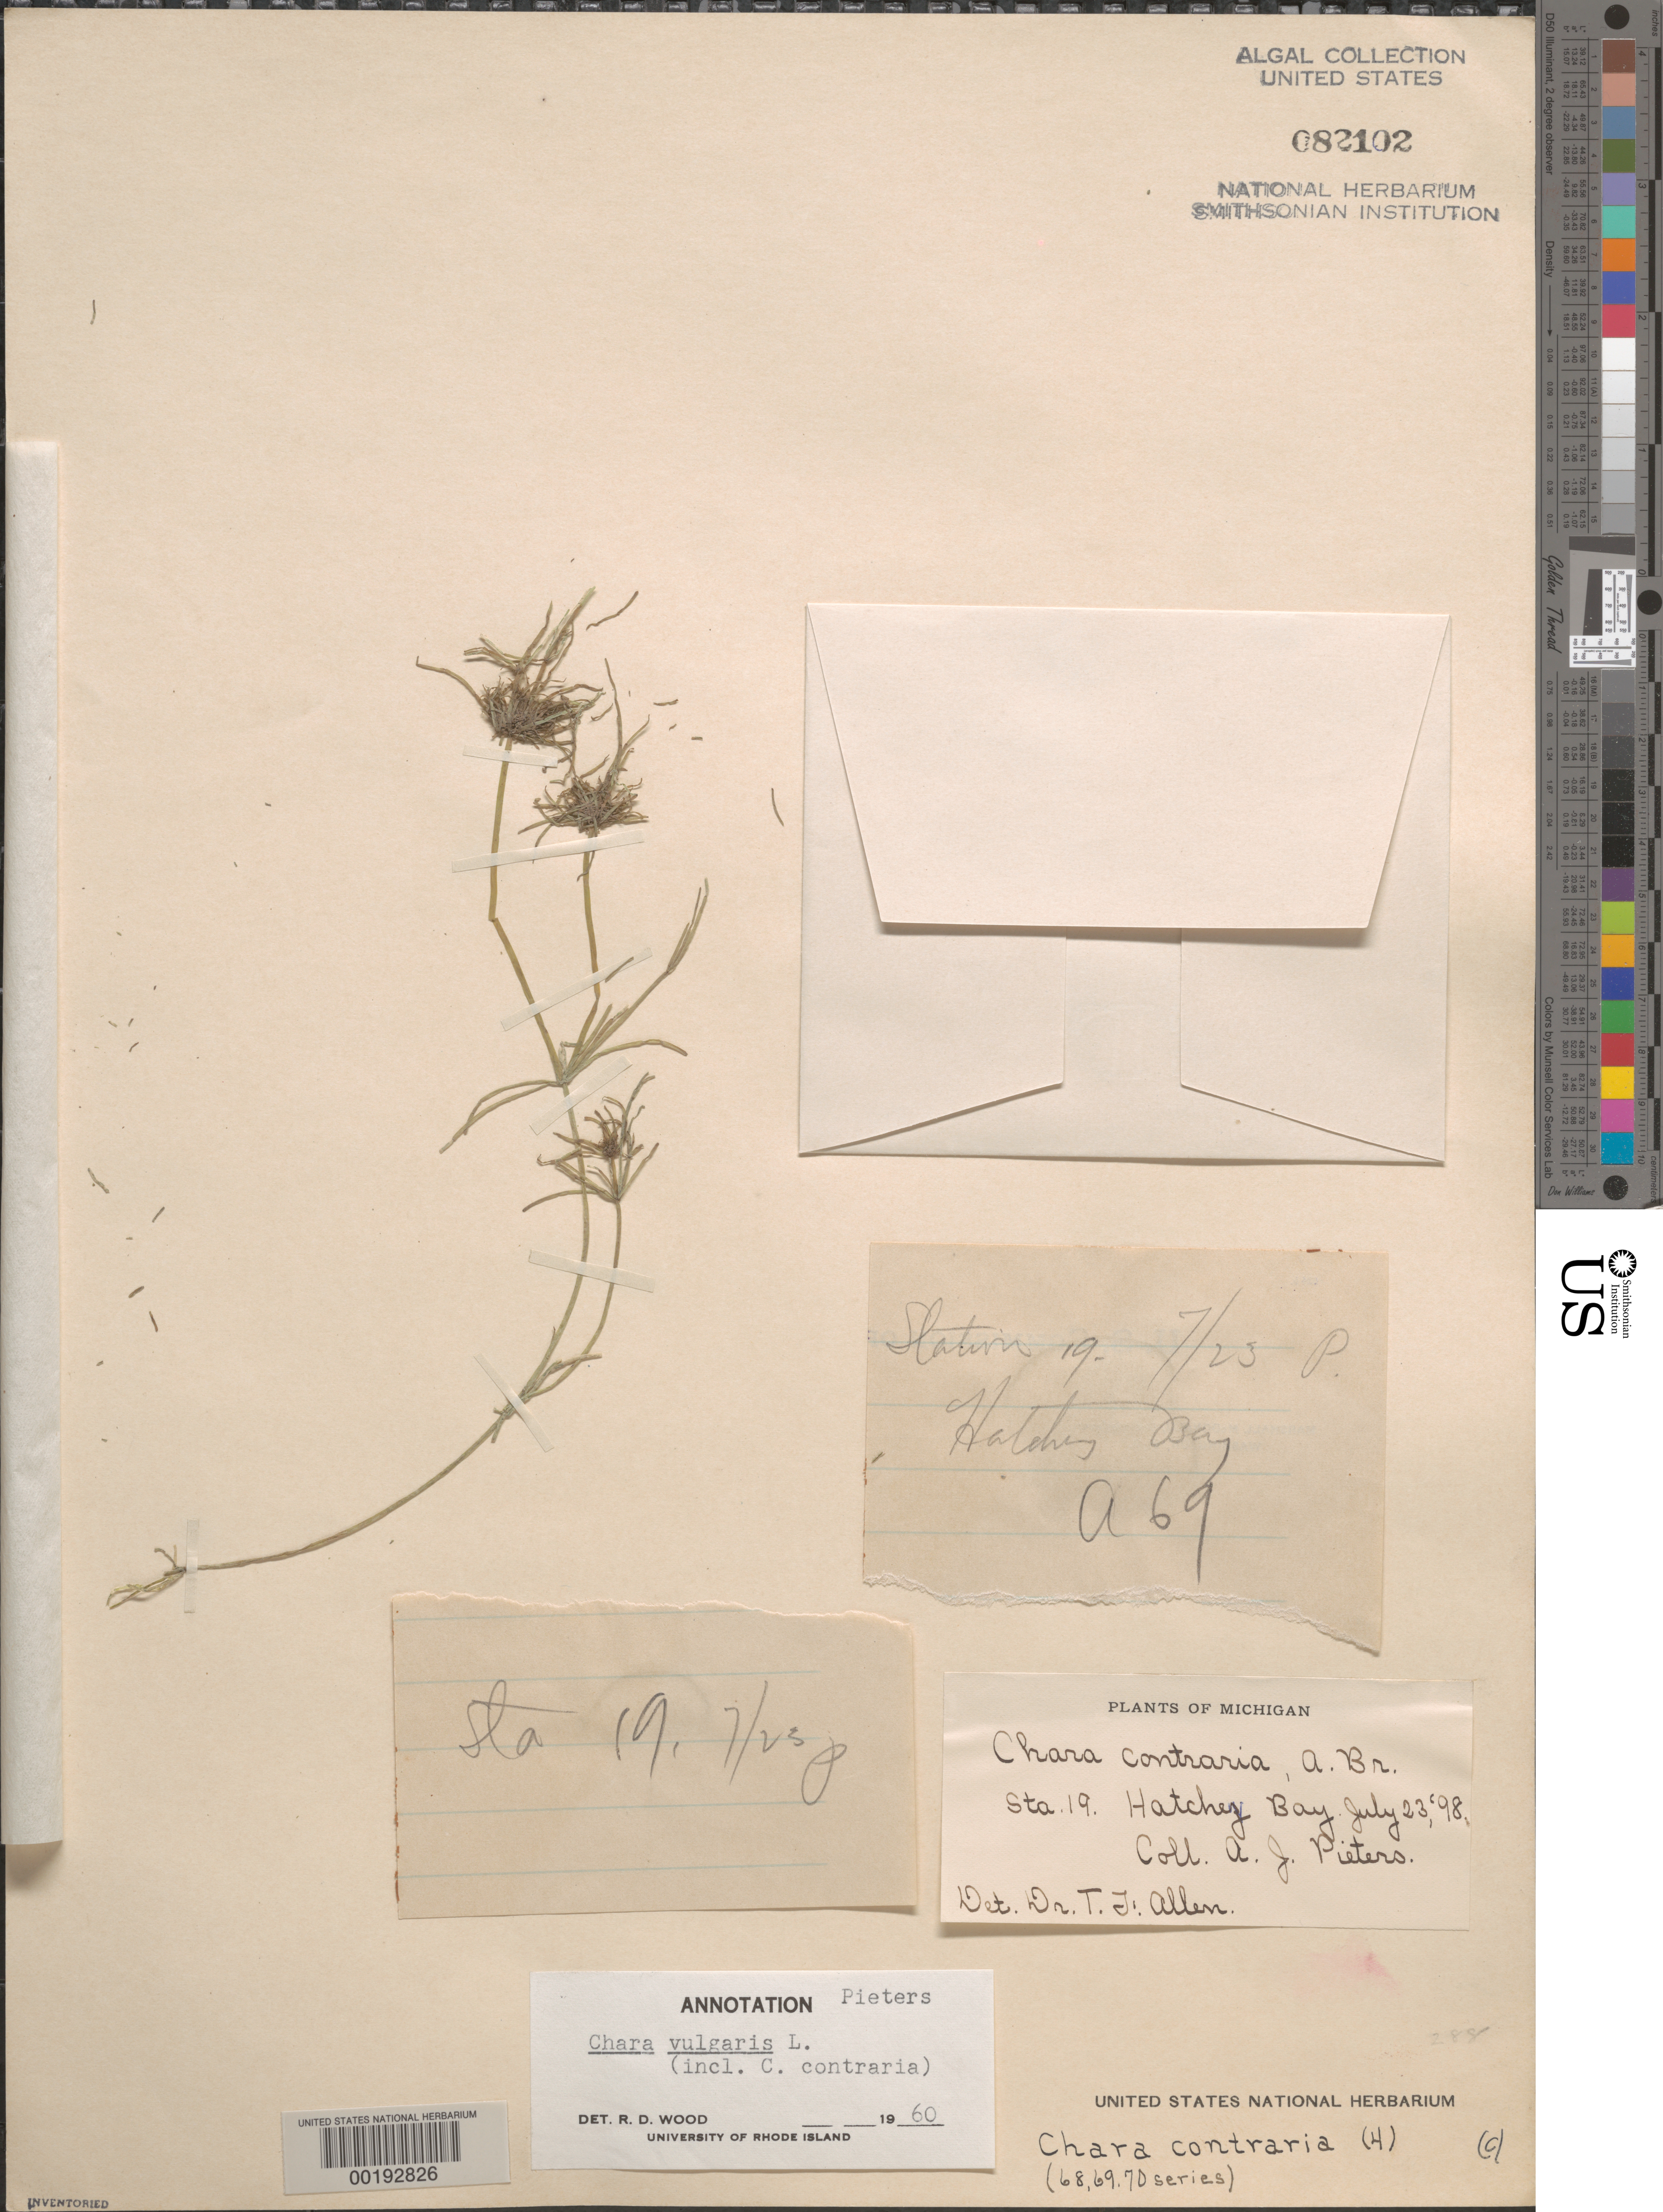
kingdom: Plantae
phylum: Charophyta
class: Charophyceae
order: Charales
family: Characeae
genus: Chara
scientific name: Chara vulgaris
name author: L.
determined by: Wood, R. D.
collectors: A. Pieters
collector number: A69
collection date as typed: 23 Jul 1898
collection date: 1898-07-23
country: United States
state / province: Ohio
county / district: Ottawa County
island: South Bass Island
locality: Hatchery Bay, Lake Erie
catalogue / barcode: US 82102